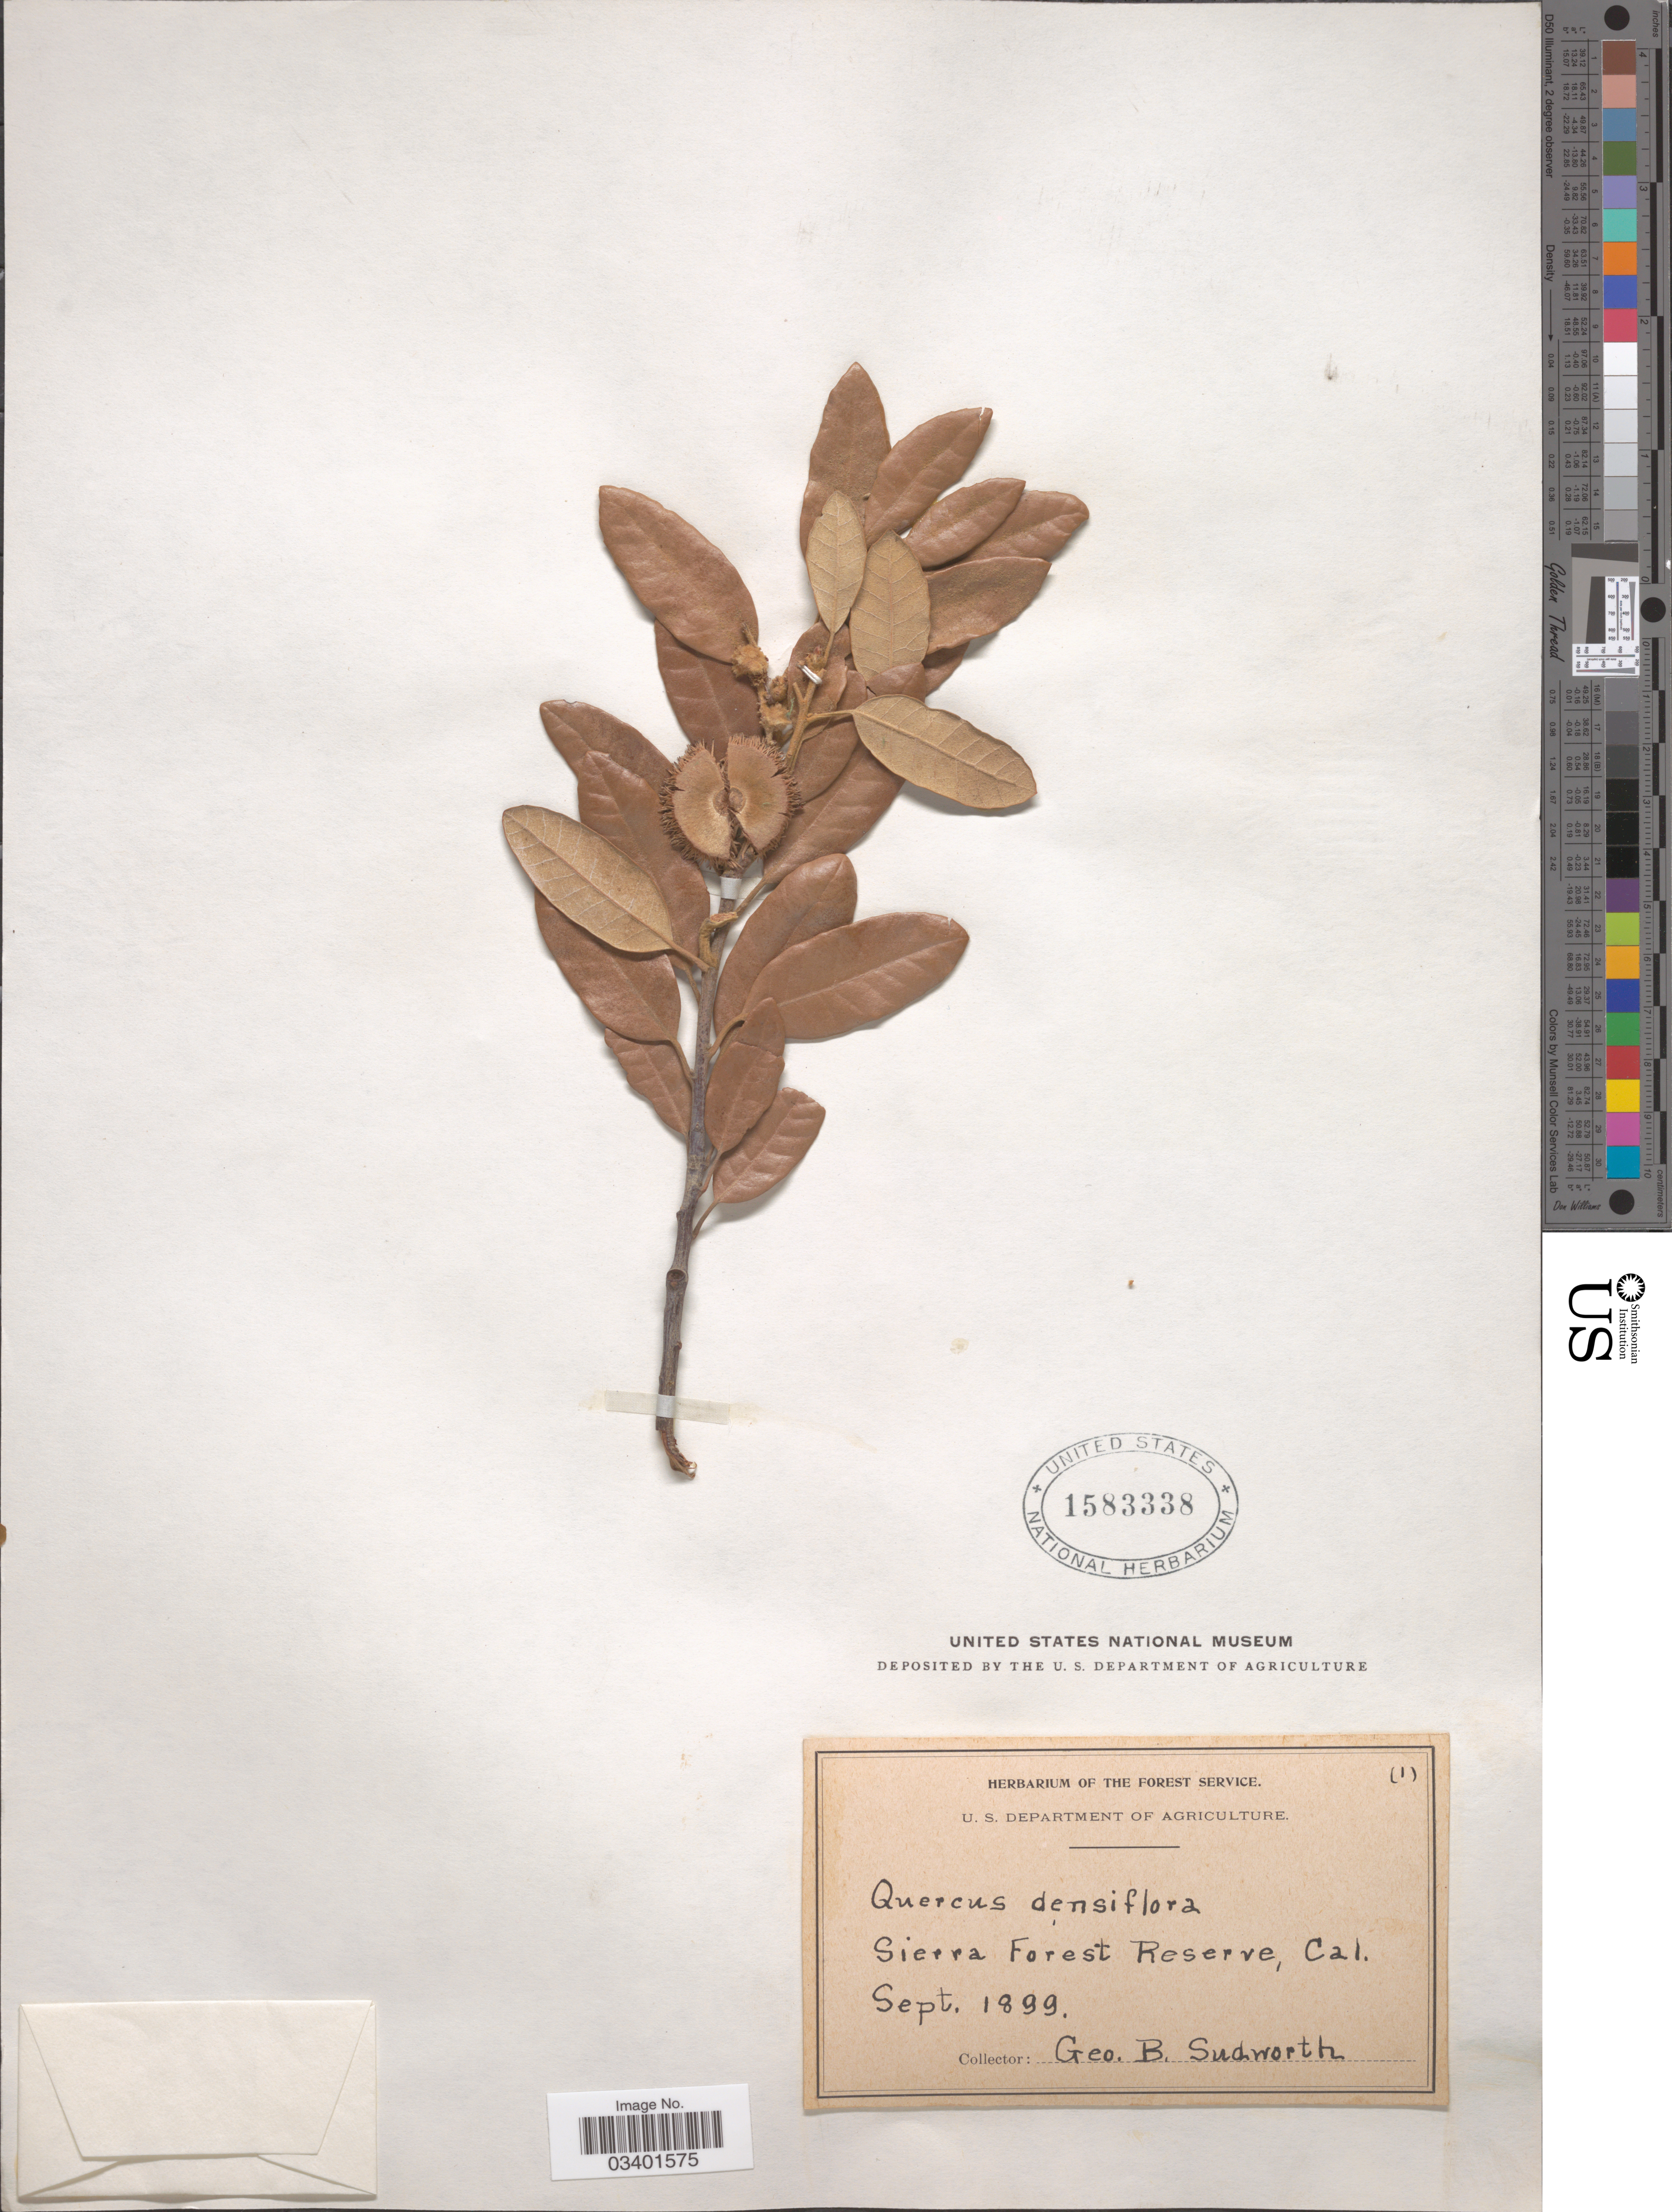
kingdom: Plantae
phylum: Tracheophyta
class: Magnoliopsida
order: Fagales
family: Fagaceae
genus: Notholithocarpus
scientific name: Notholithocarpus densiflorus var. densiflorus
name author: (Hook. & Arn.) P. S. Manos et al.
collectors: G. B. Sudworth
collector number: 1?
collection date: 1899-09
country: United States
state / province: California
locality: Sierra Forest Reserve.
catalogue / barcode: US 1583338